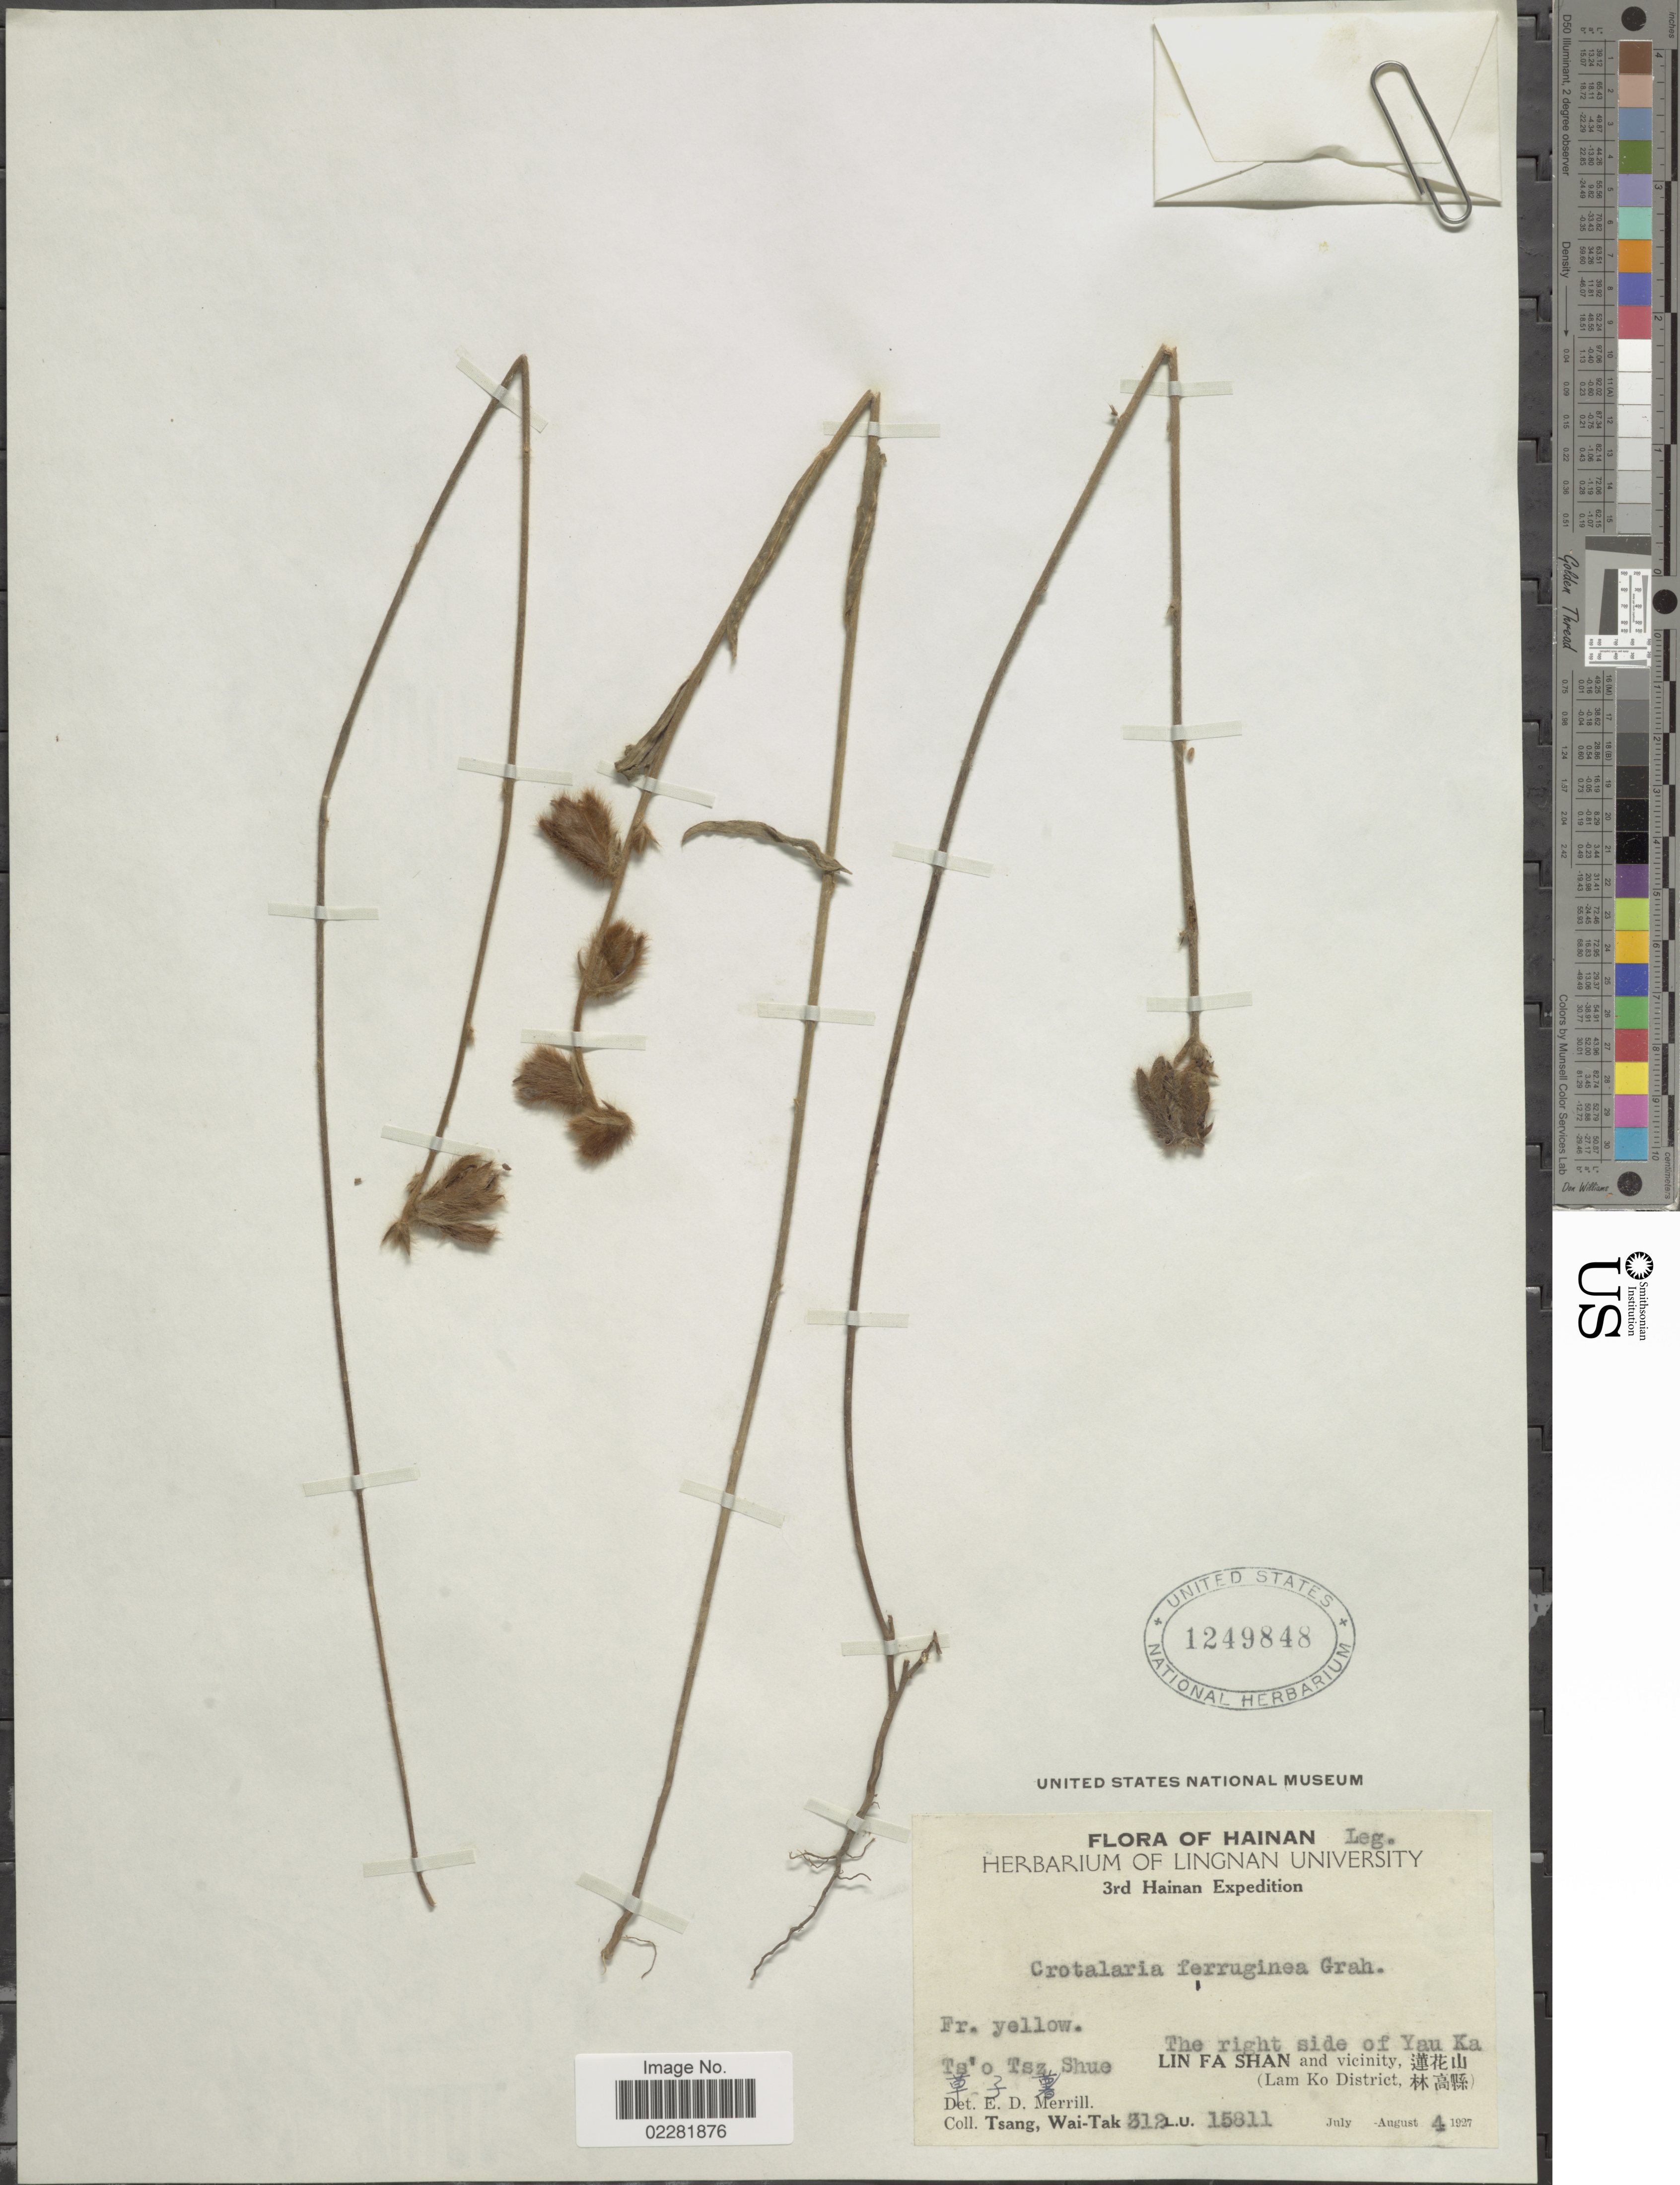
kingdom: Plantae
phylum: Tracheophyta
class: Magnoliopsida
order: Fabales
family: Fabaceae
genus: Crotalaria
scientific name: Crotalaria ferruginea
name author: Graham ex Benth.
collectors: W. T. Tsang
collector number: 312/15811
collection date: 1927-08-04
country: China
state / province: Hainan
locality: The right side of Yau Ka, Ts'o Tsz Shue, Lin Fa Shan and Vicinity (Lam Ko District)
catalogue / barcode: US 1249848